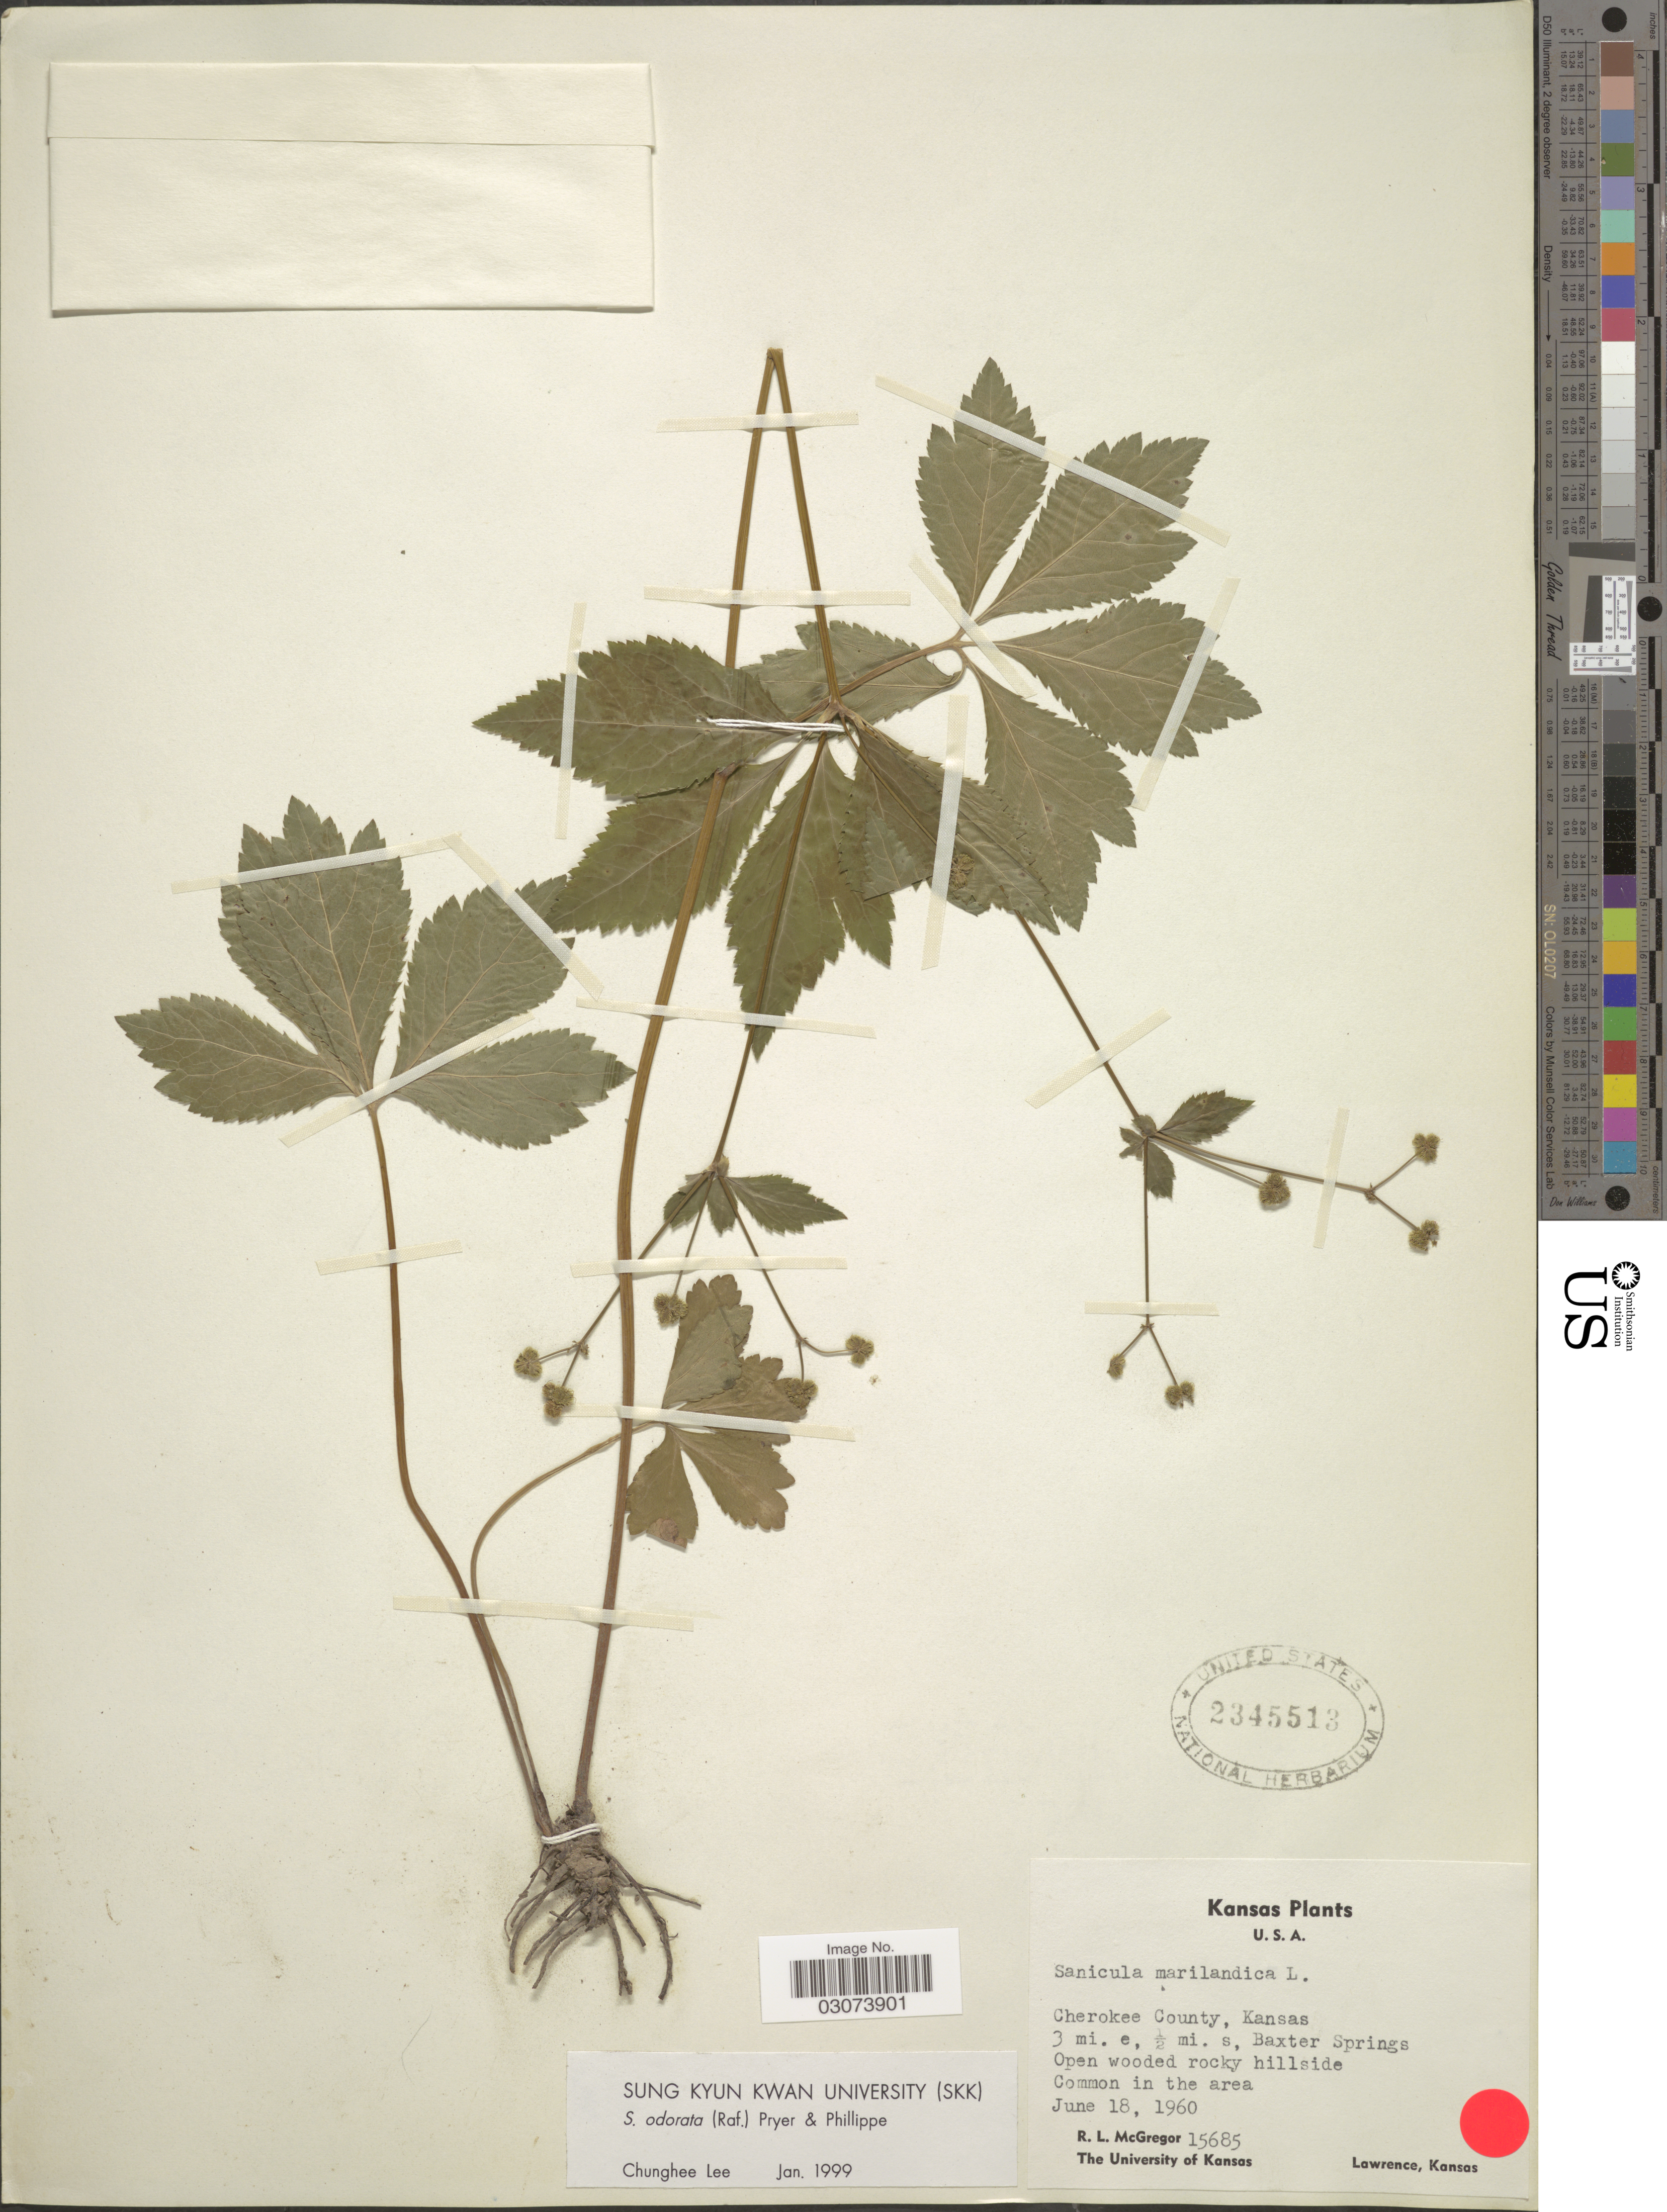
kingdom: Plantae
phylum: Tracheophyta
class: Magnoliopsida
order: Apiales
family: Apiaceae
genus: Sanicula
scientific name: Sanicula odorata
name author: (Raf.) Pryer & Phillippe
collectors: R. McGregor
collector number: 15685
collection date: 1960-06-18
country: United States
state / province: Kansas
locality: Cherokee County. 3 mi. e. ½ mi. s, Baxter Springs.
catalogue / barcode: US 2345513